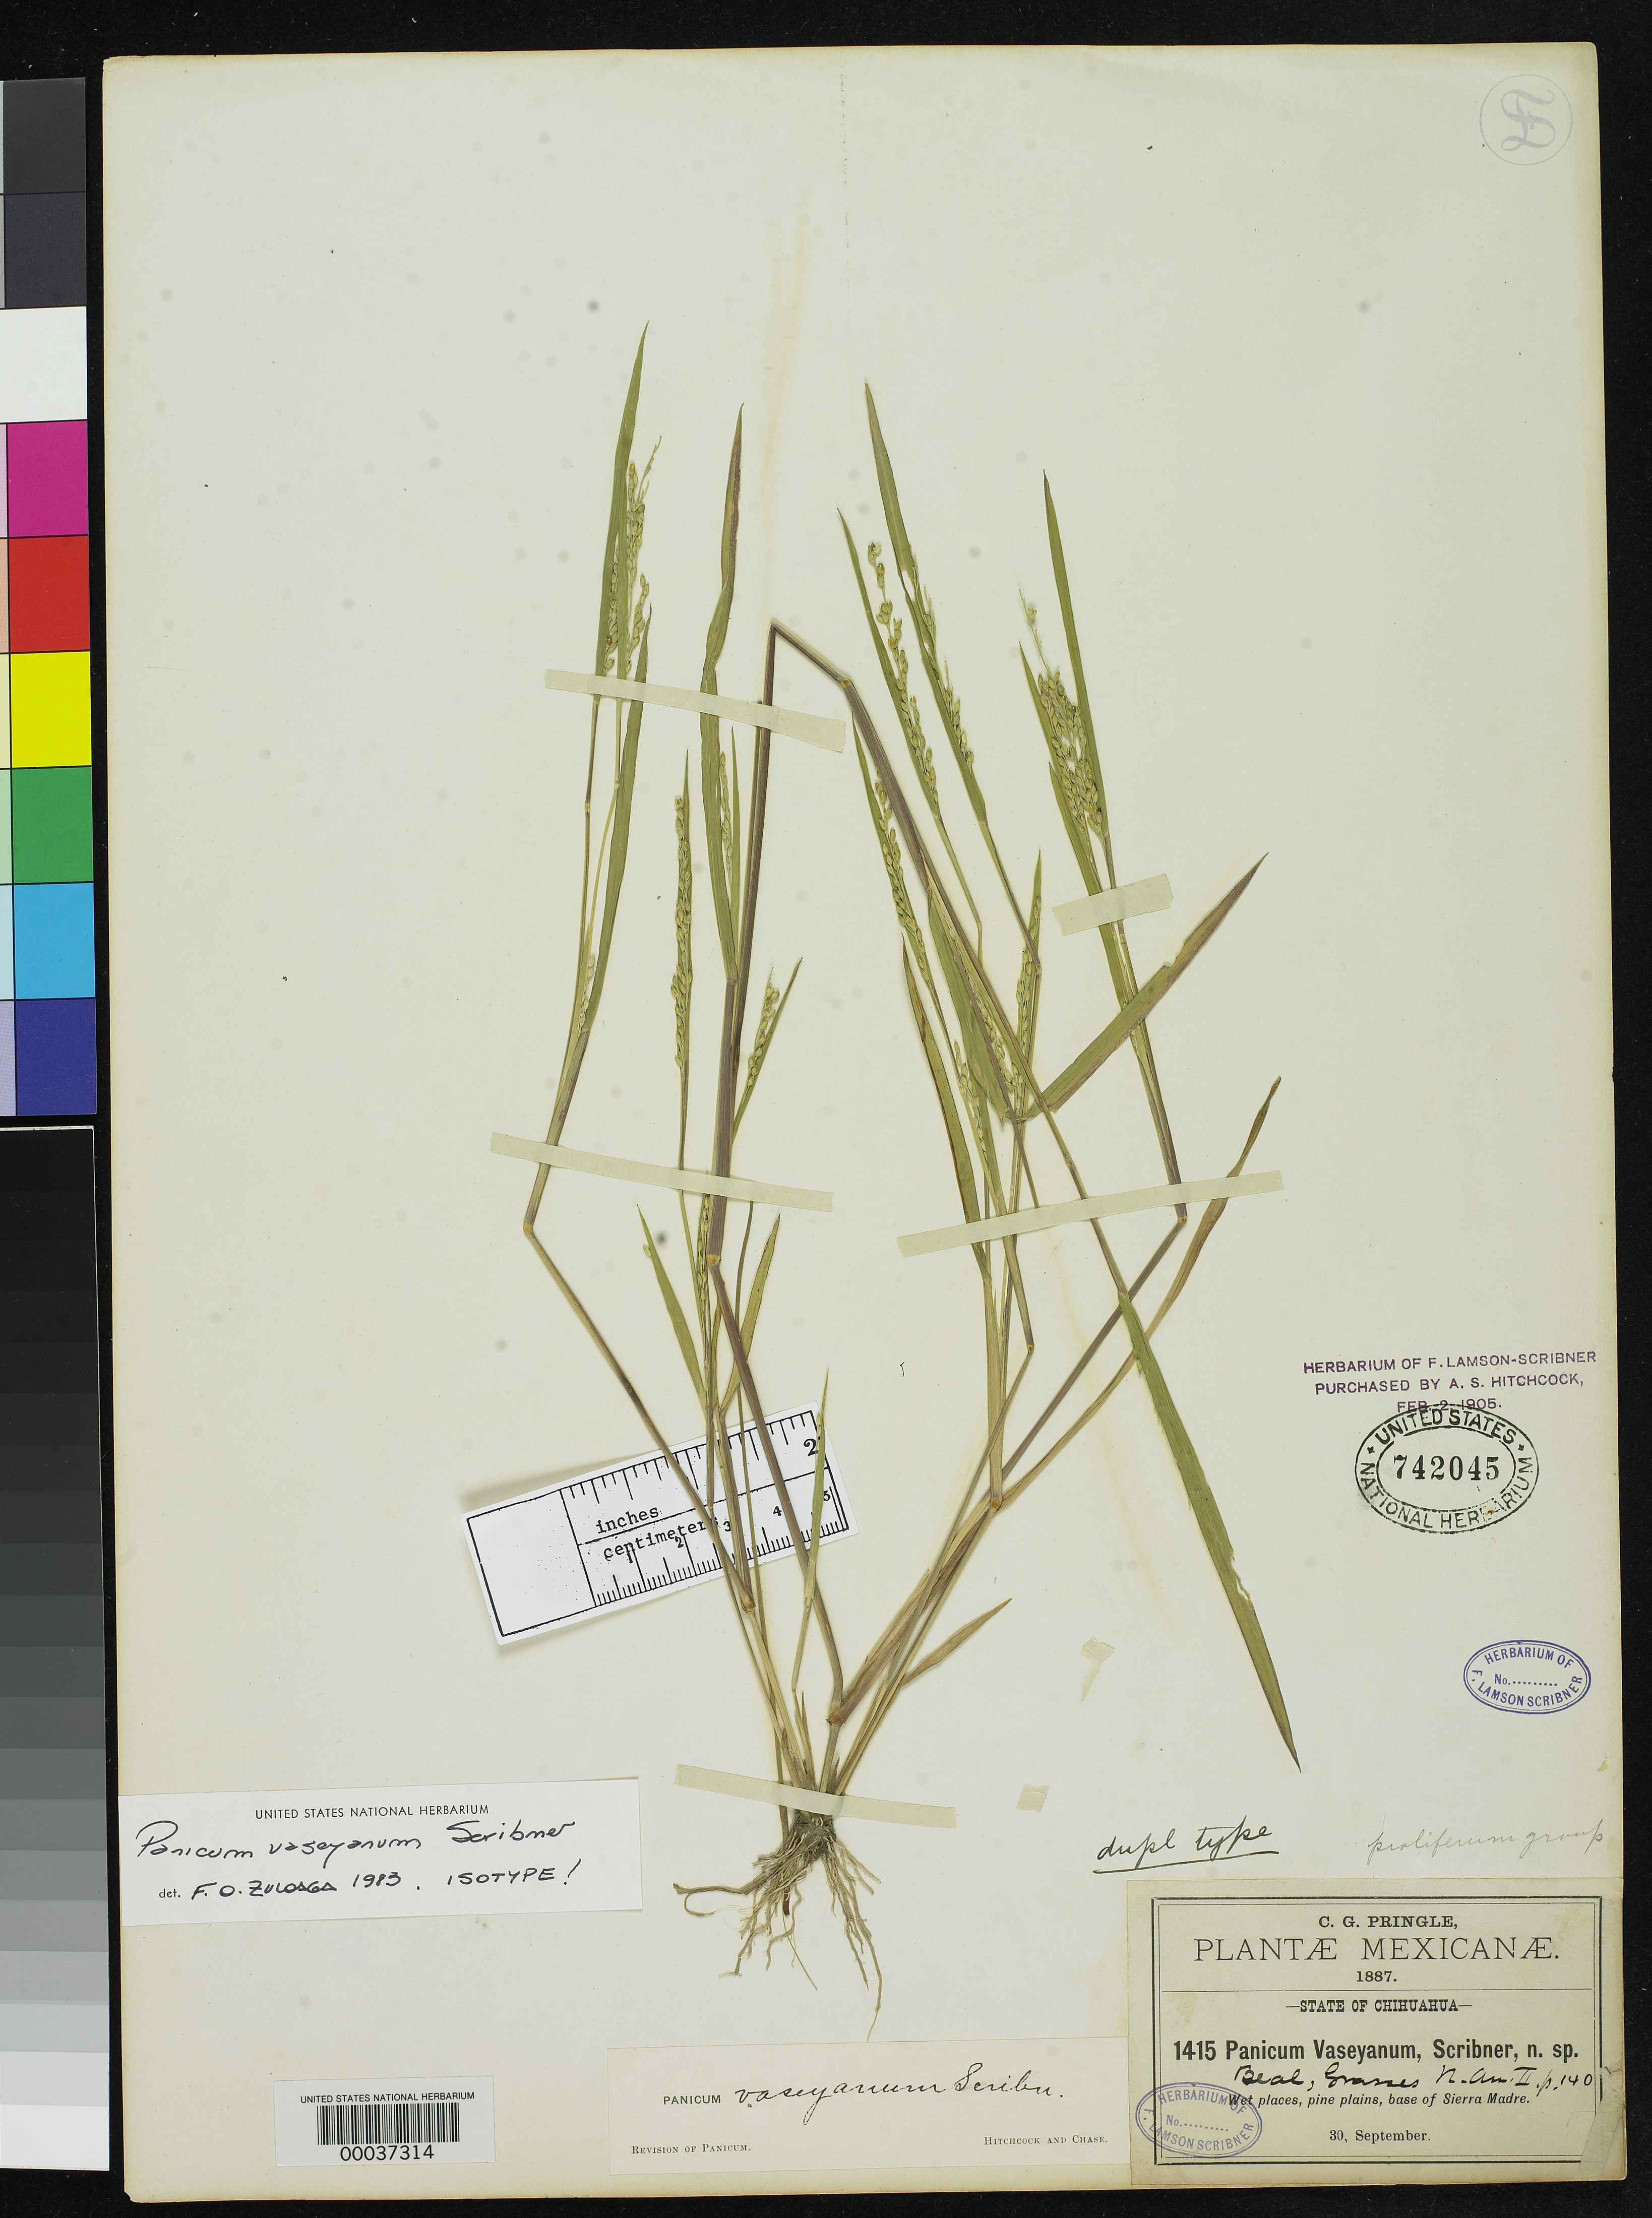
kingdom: Plantae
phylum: Tracheophyta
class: Liliopsida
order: Poales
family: Poaceae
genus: Panicum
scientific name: Panicum vaseyanum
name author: Scribn. ex W.J. Beal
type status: Isotype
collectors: C. G. Pringle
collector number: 1415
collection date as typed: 30 Sep 1887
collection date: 1887-09-30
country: Mexico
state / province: Chihuahua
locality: Base of Sierra Madre.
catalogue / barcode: US 742045